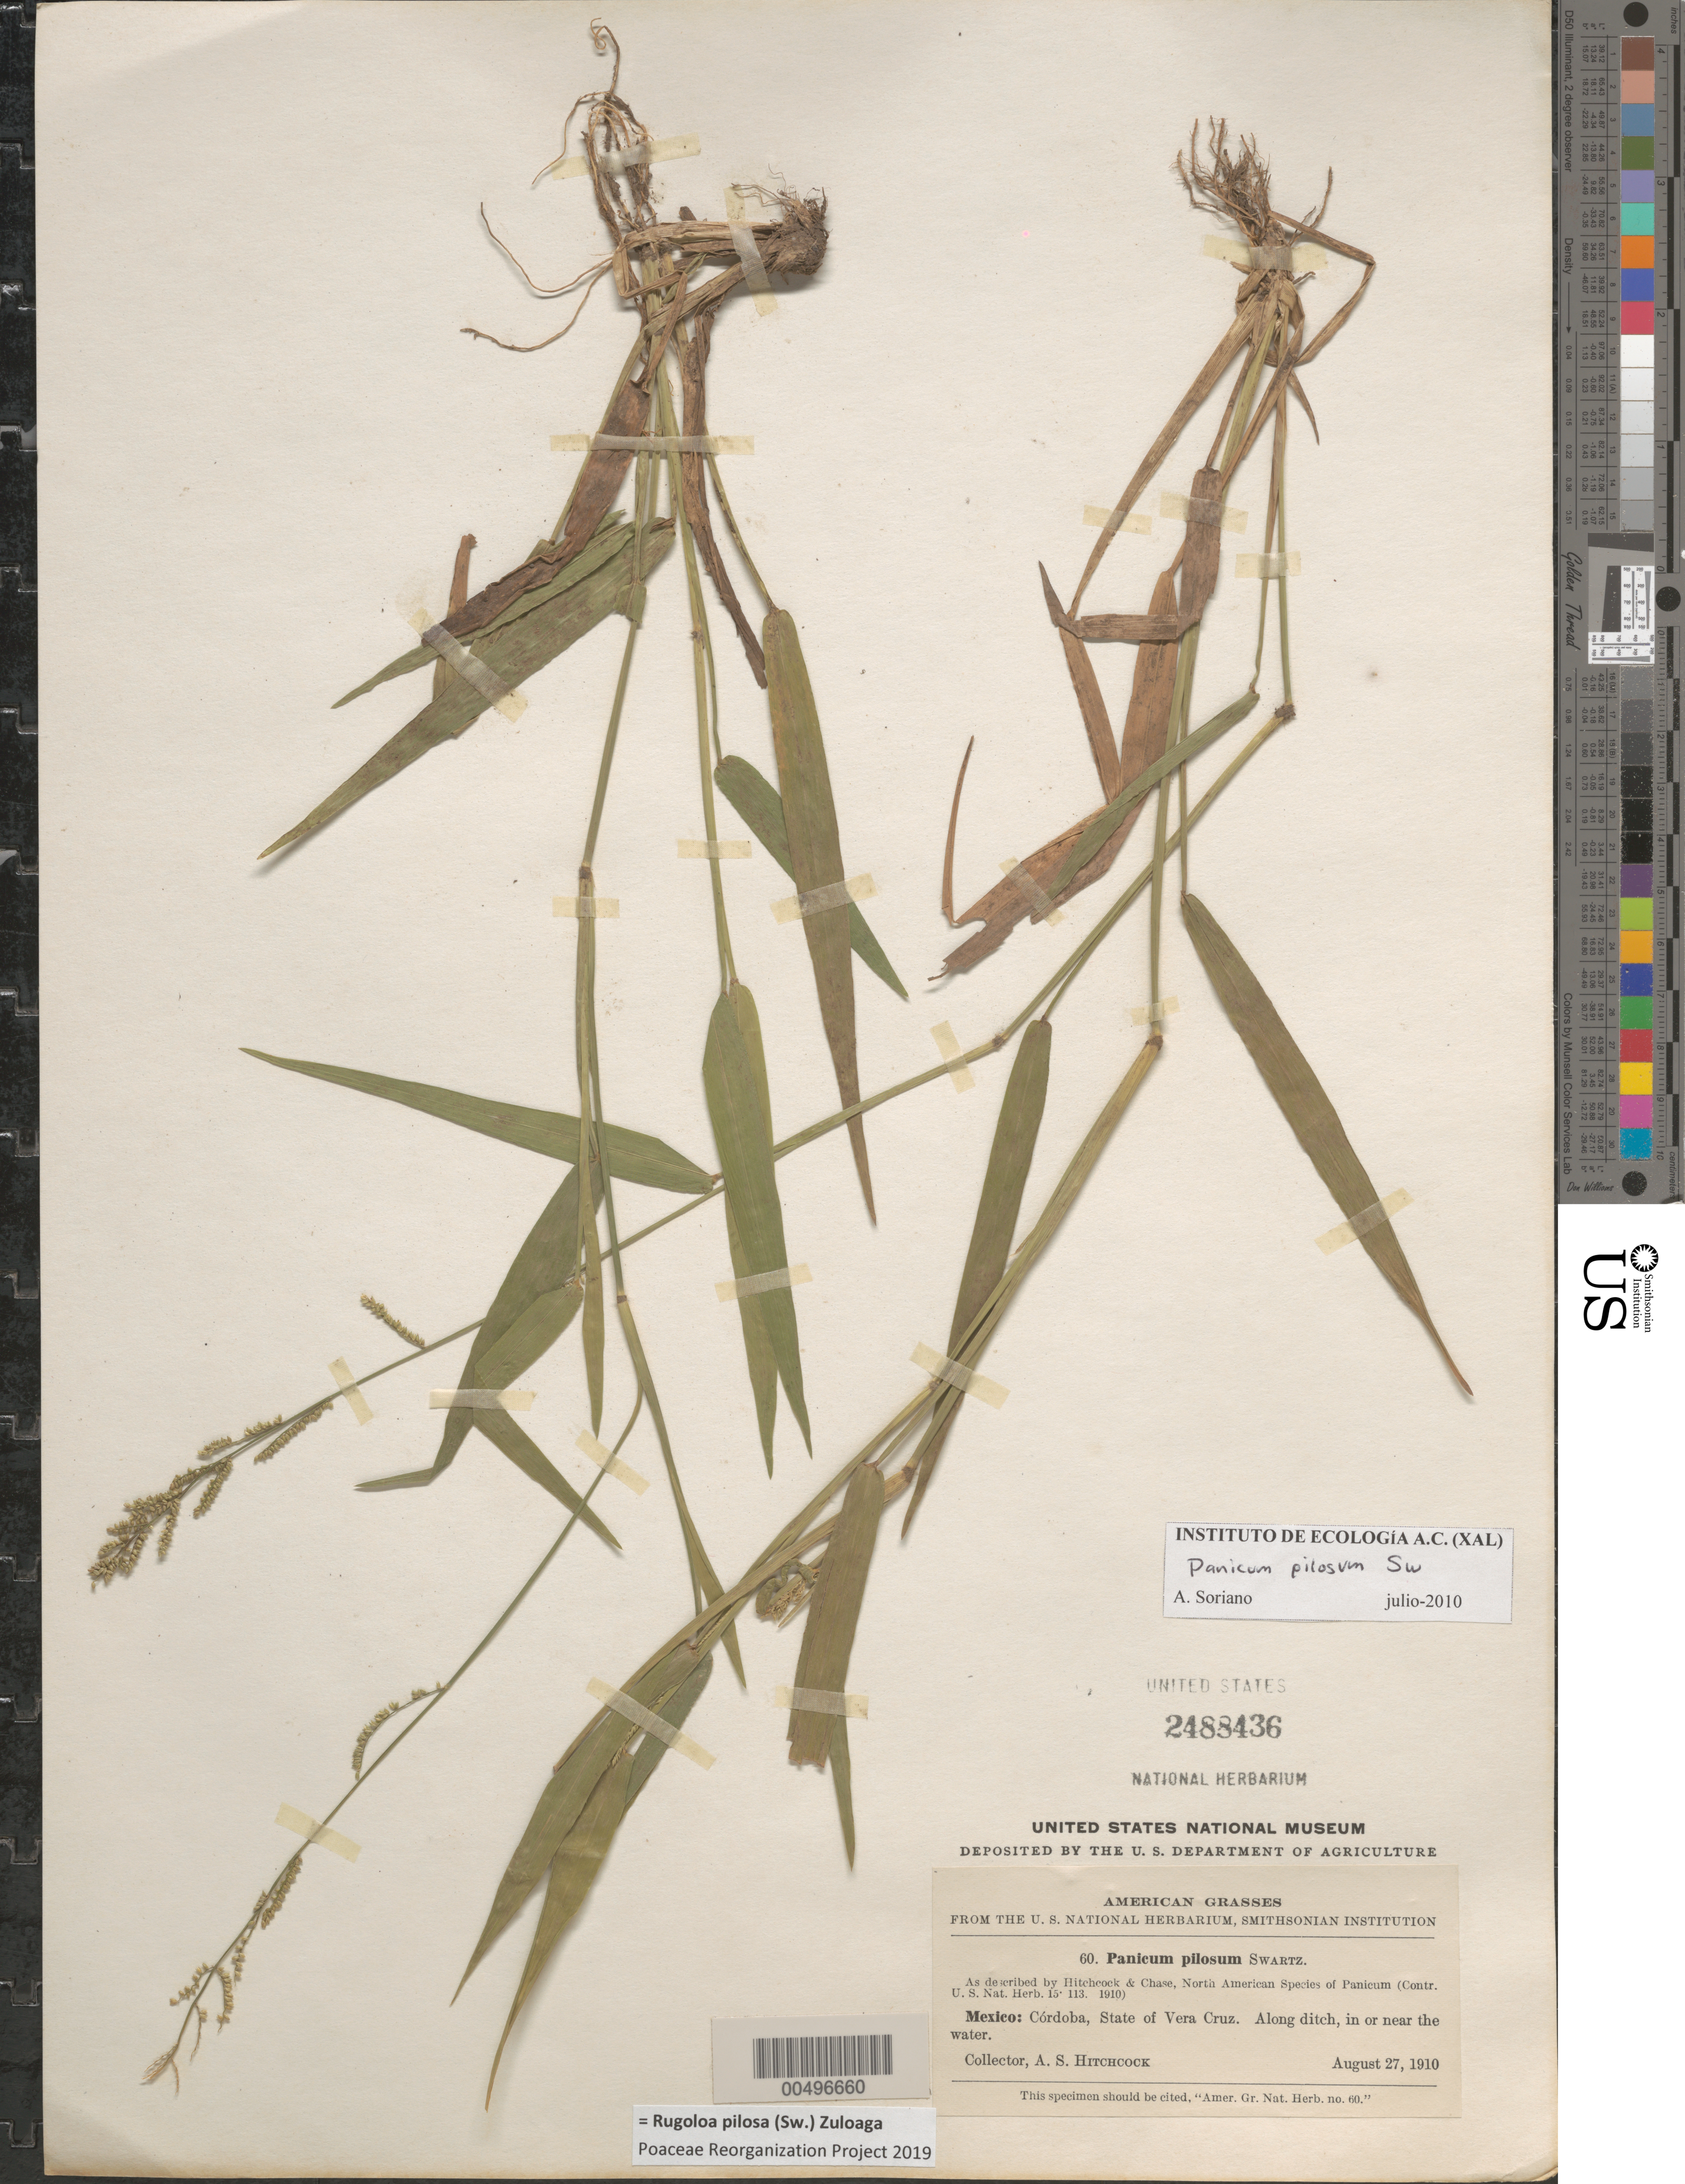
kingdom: Plantae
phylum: Tracheophyta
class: Liliopsida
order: Poales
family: Poaceae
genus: Panicum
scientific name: Panicum pilosum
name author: Sw.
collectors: A. S. Hitchcock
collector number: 60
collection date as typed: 27 Aug 1910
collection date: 1910-08-27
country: Mexico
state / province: Veracruz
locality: C¢rdoba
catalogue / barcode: US 2488436